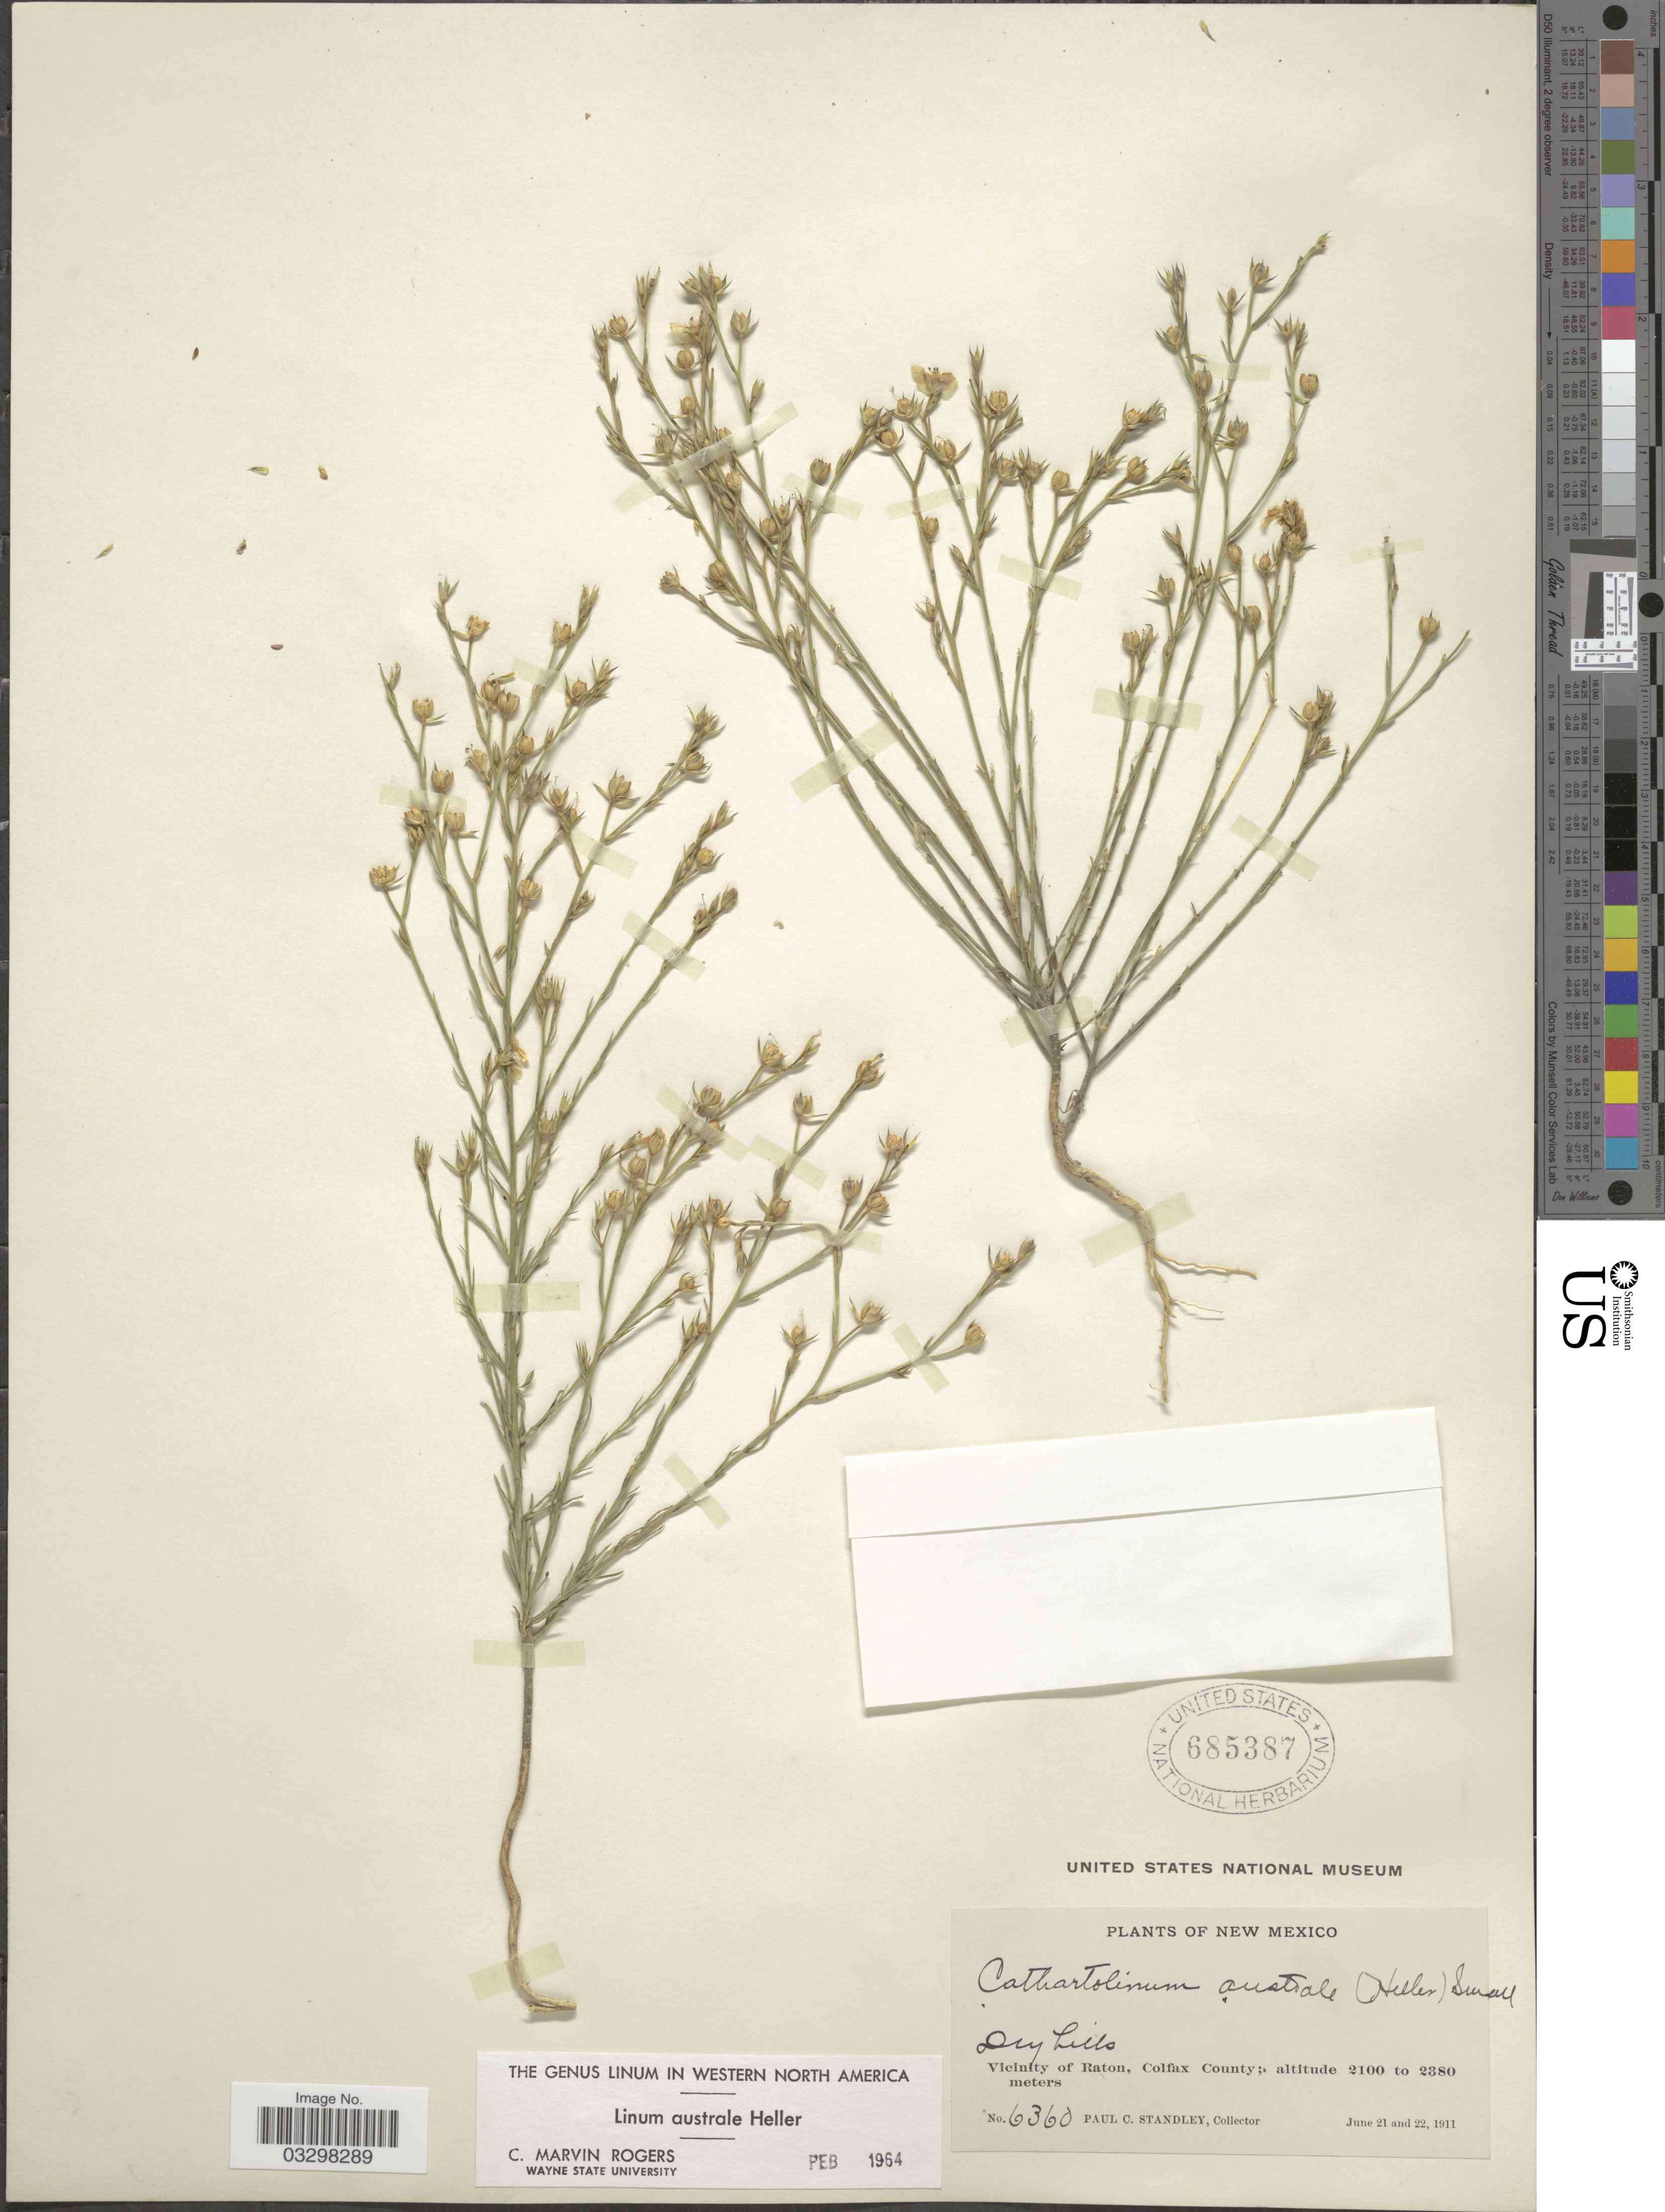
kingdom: Plantae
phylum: Tracheophyta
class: Magnoliopsida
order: Malpighiales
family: Linaceae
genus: Linum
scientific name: Linum australe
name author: A. Heller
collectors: P. C. Standley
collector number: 6360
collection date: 1911-06-21/1911-06-22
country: United States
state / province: New Mexico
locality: Vicinity of Raton, Colfax County.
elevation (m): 2100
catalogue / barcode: US 685387